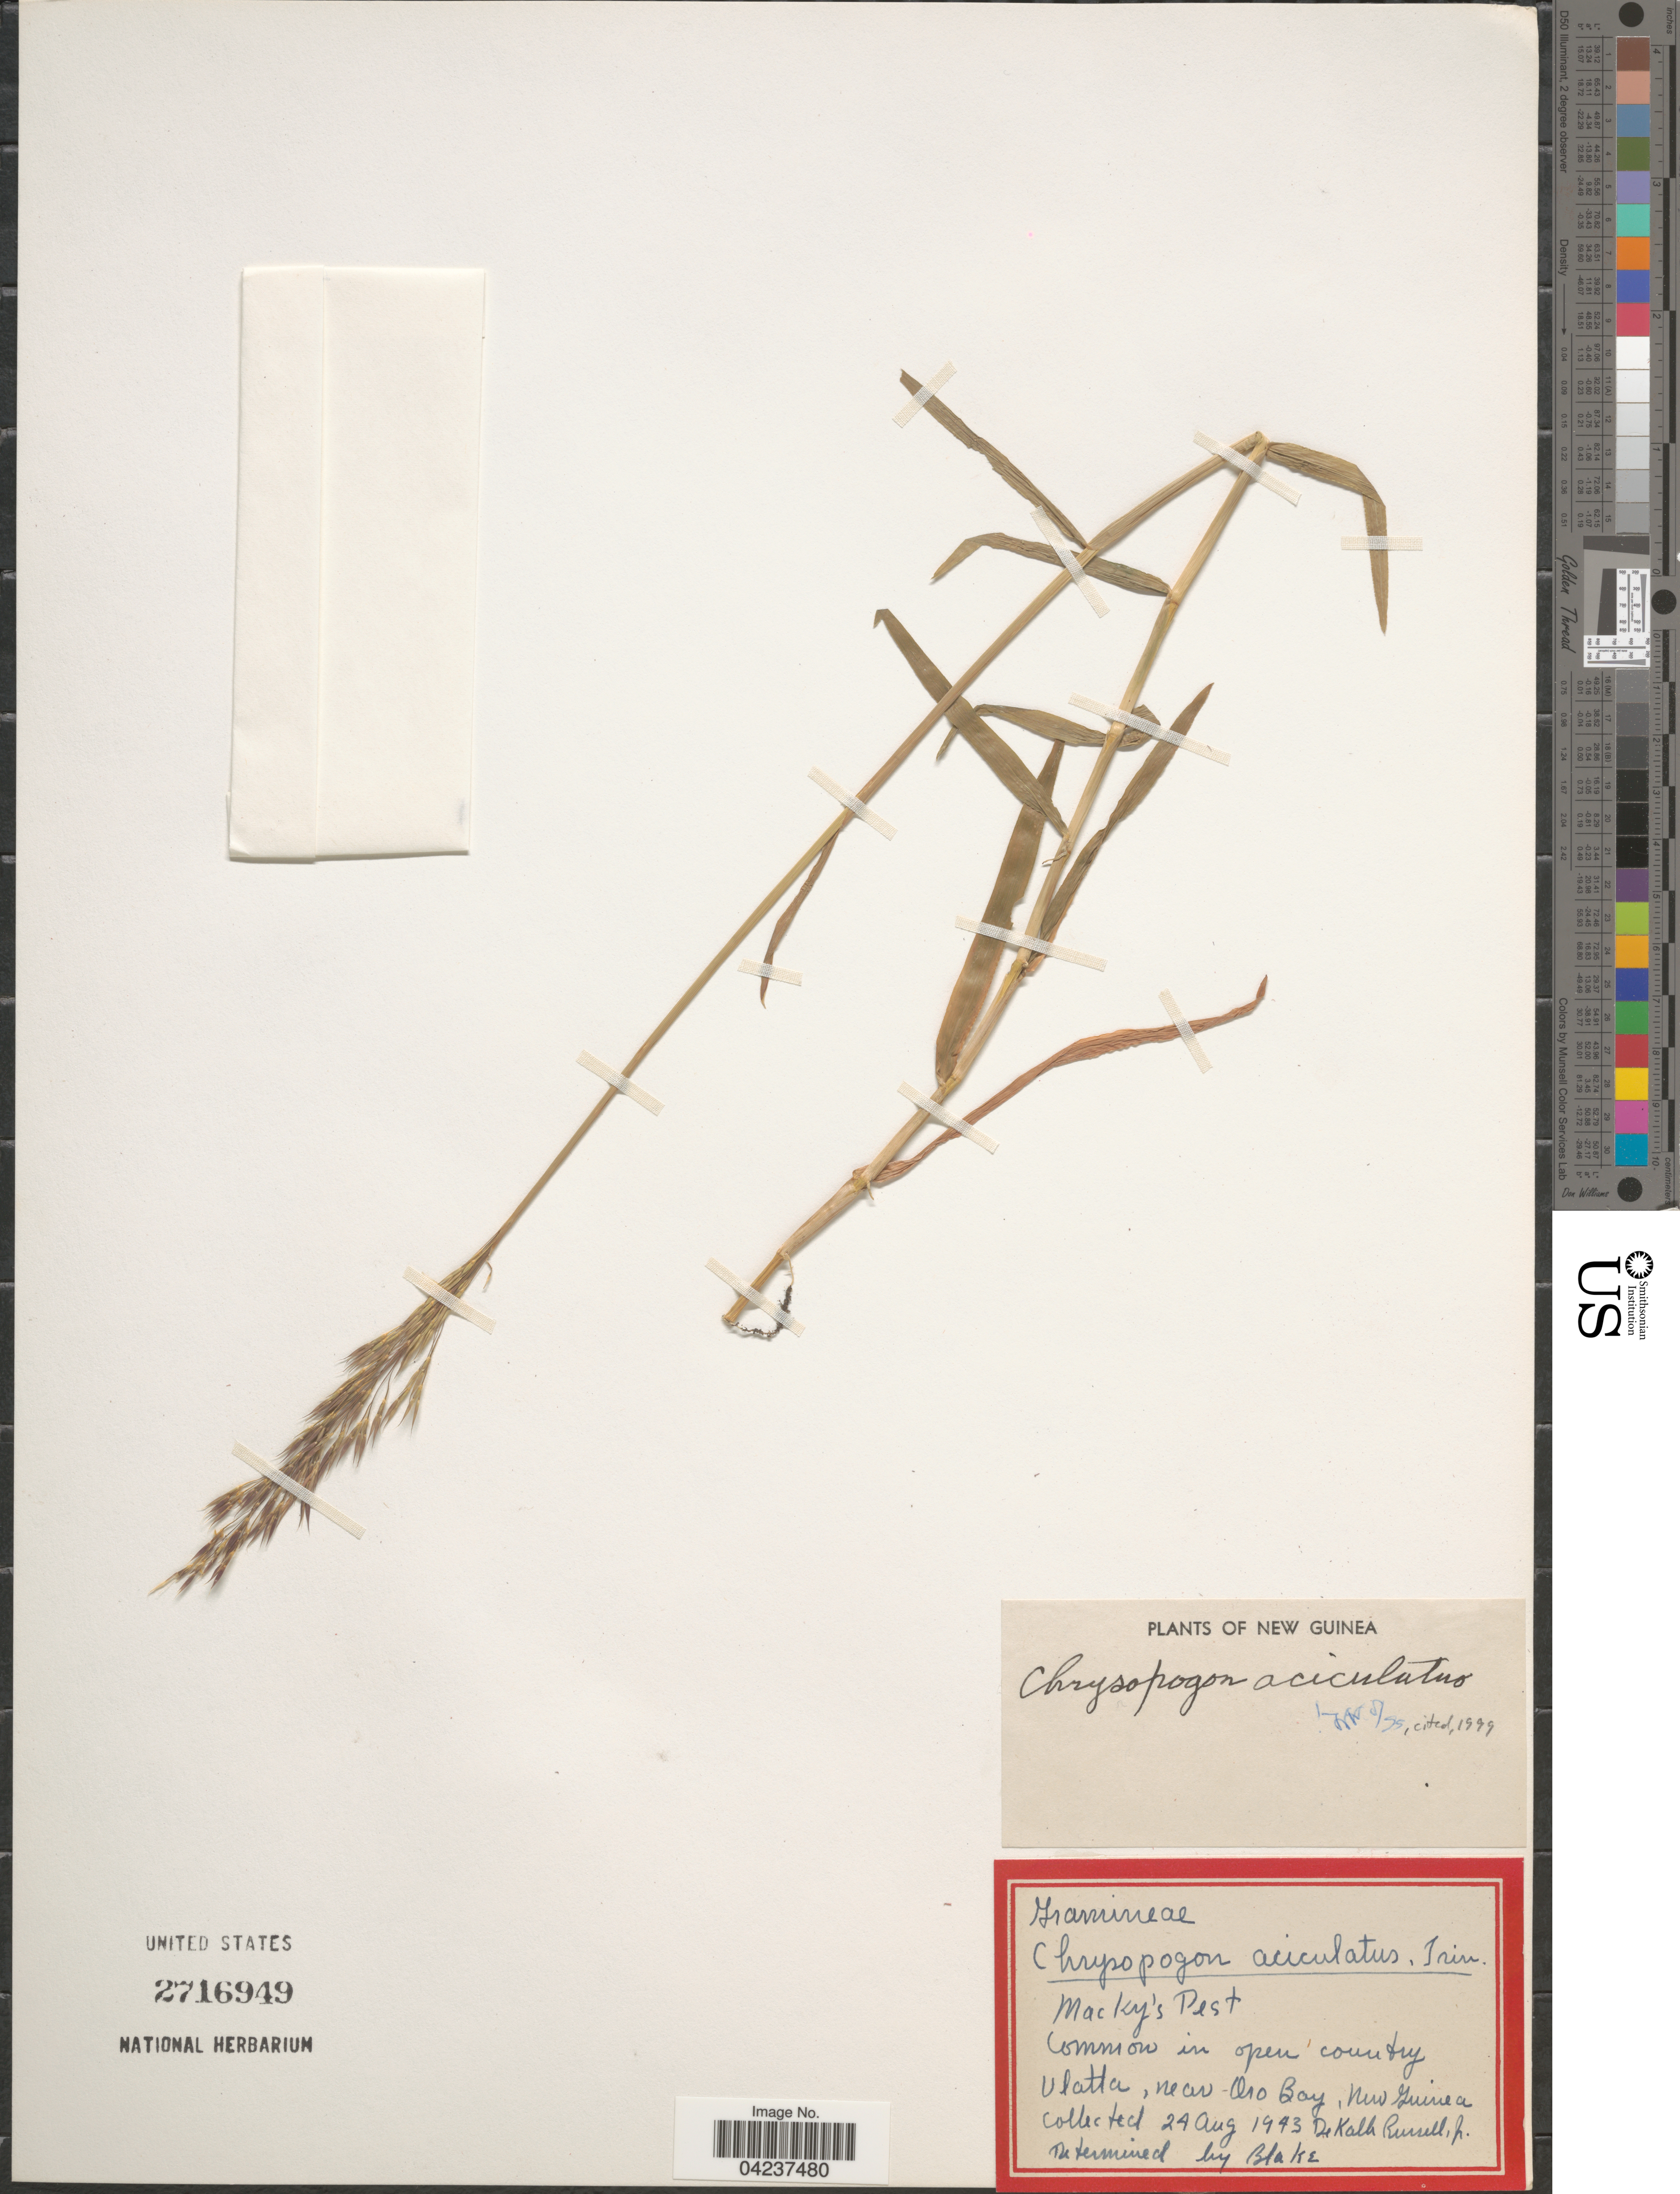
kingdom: Plantae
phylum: Tracheophyta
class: Liliopsida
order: Poales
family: Poaceae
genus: Chrysopogon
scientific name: Chrysopogon aciculatus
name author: (Retz.) Trin.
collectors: D. K. Russell Jr.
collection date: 1943-08-24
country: Papua New Guinea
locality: Macky's Pest. Common in open country. Ulatta, near Oro Bay, New Guinea.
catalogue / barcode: US 2716949